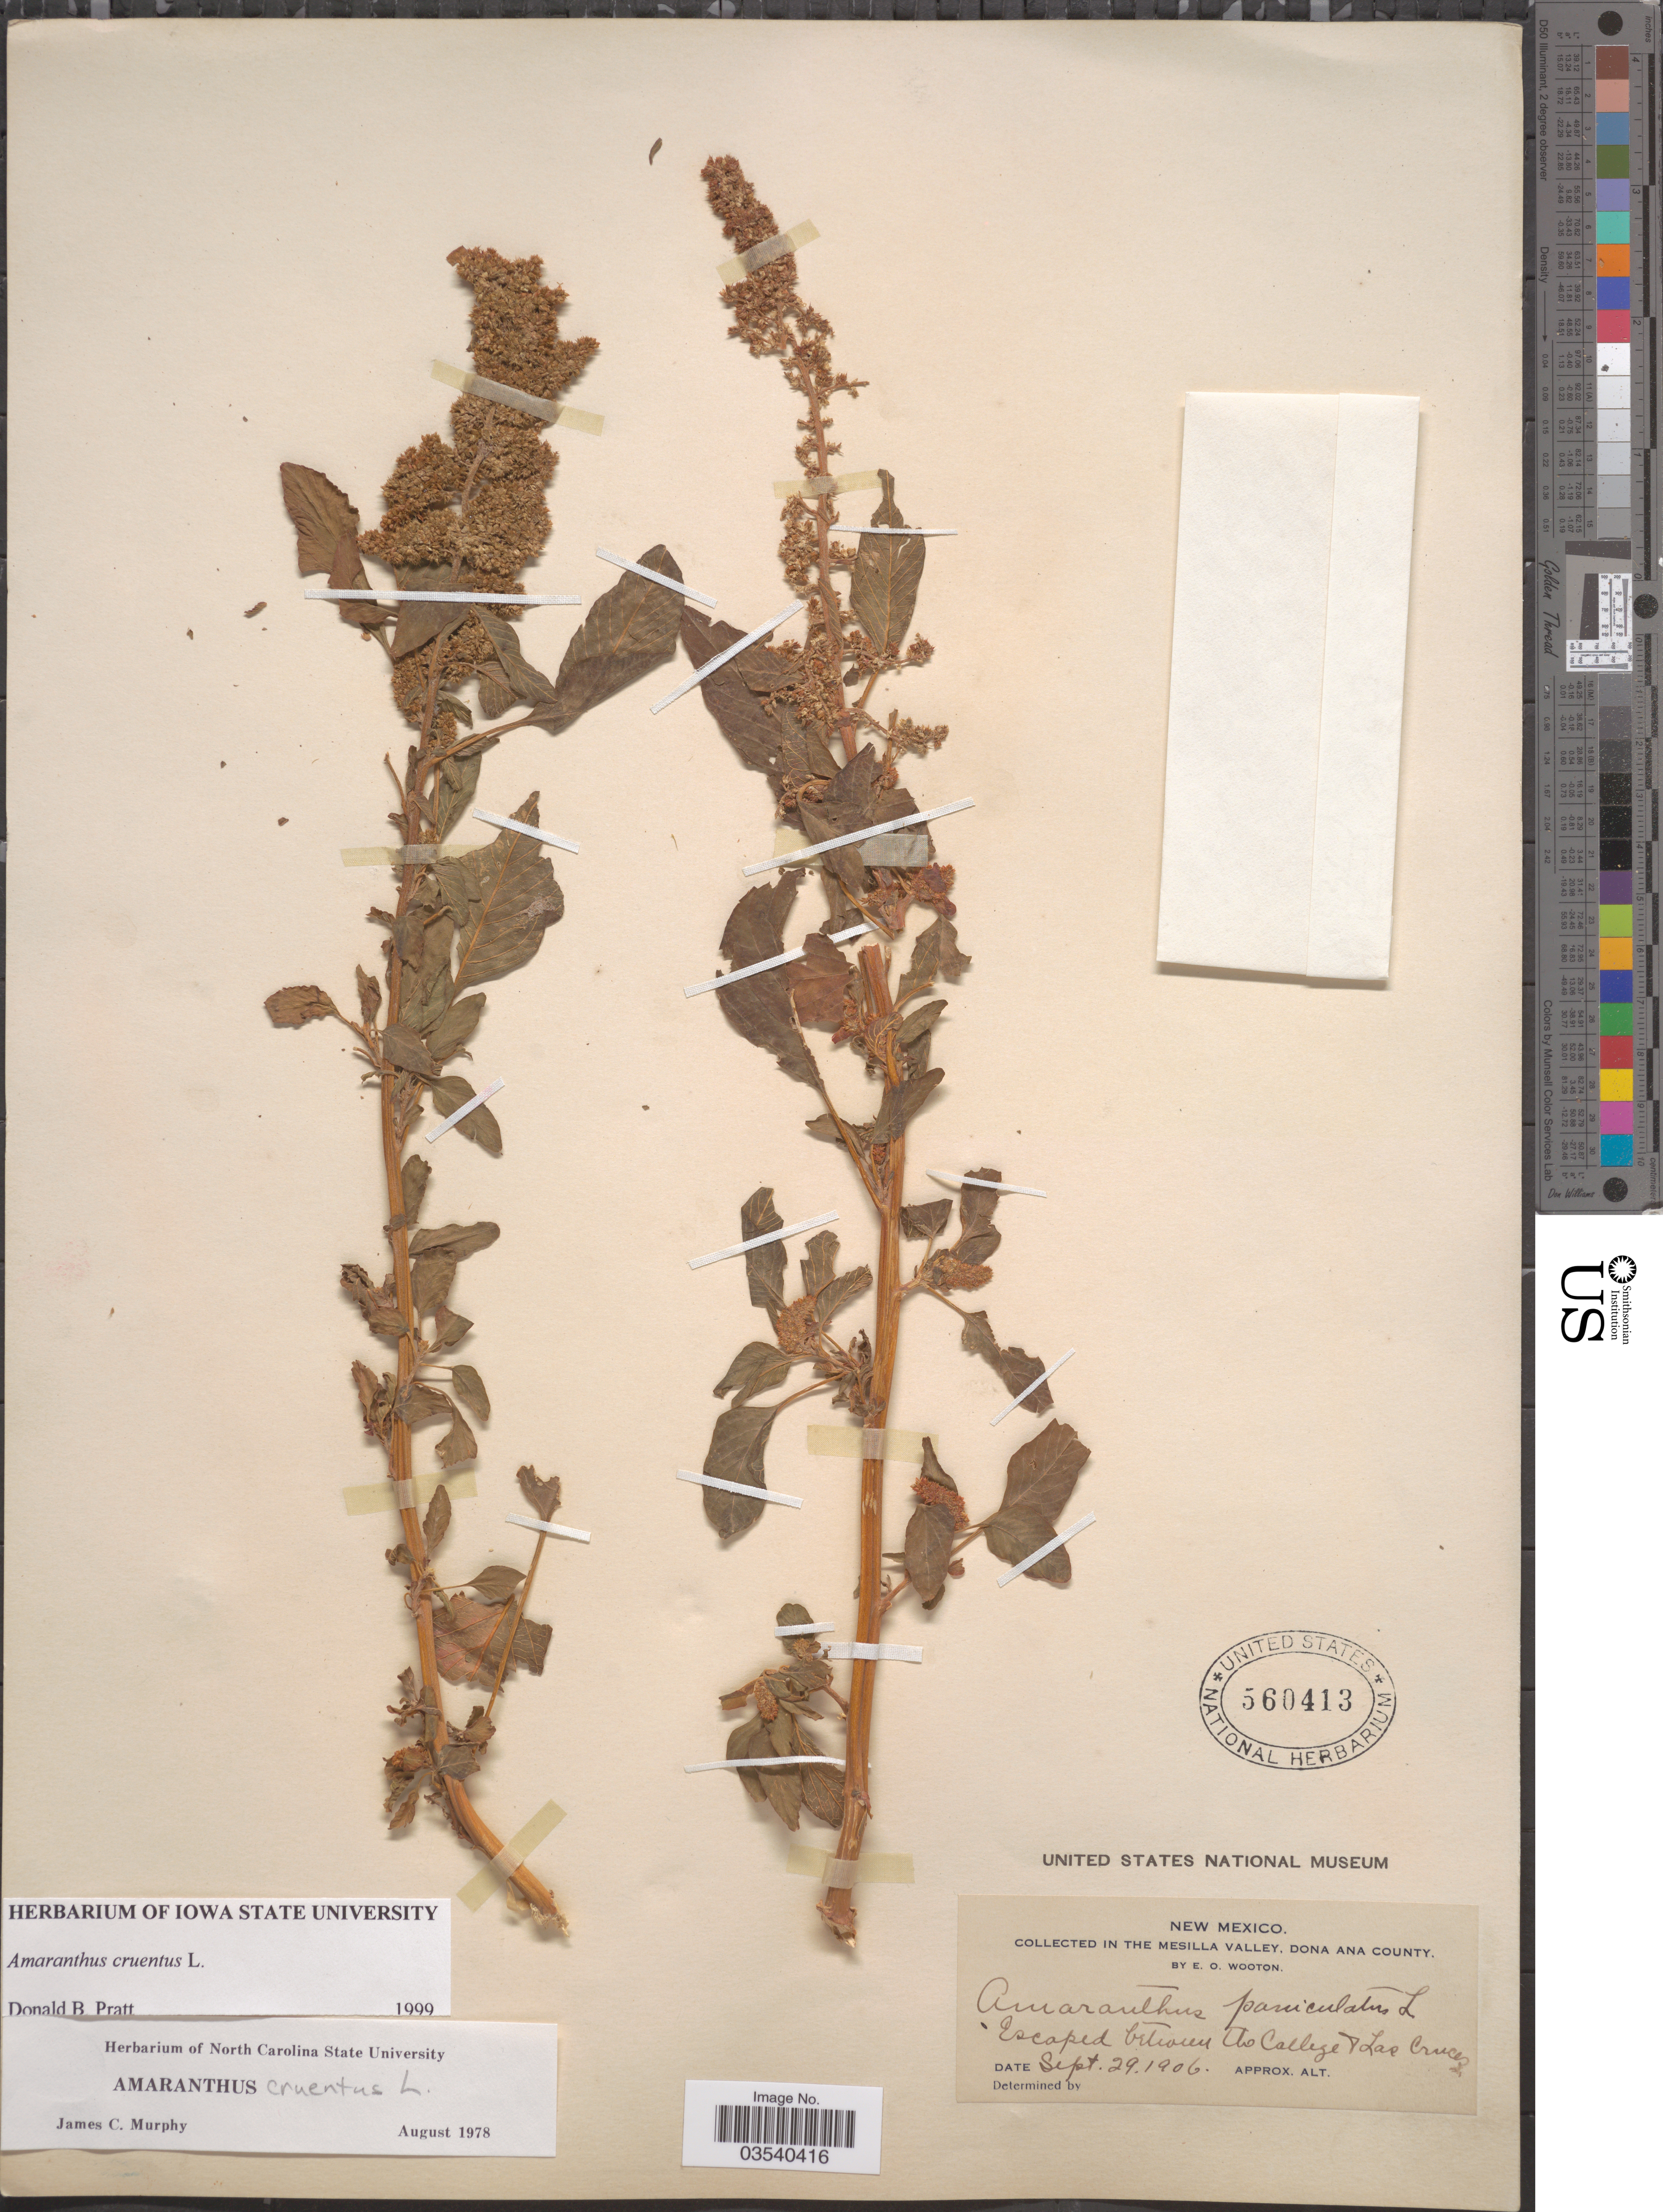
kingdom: Plantae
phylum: Tracheophyta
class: Magnoliopsida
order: Caryophyllales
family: Amaranthaceae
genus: Amaranthus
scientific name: Amaranthus cruentus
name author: L.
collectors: E. O. Wooton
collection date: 1906-09-29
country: United States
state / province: New Mexico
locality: The Mesilla Valley, Dona Ana County. Escaped between the College & Las Cruces.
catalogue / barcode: US 560413